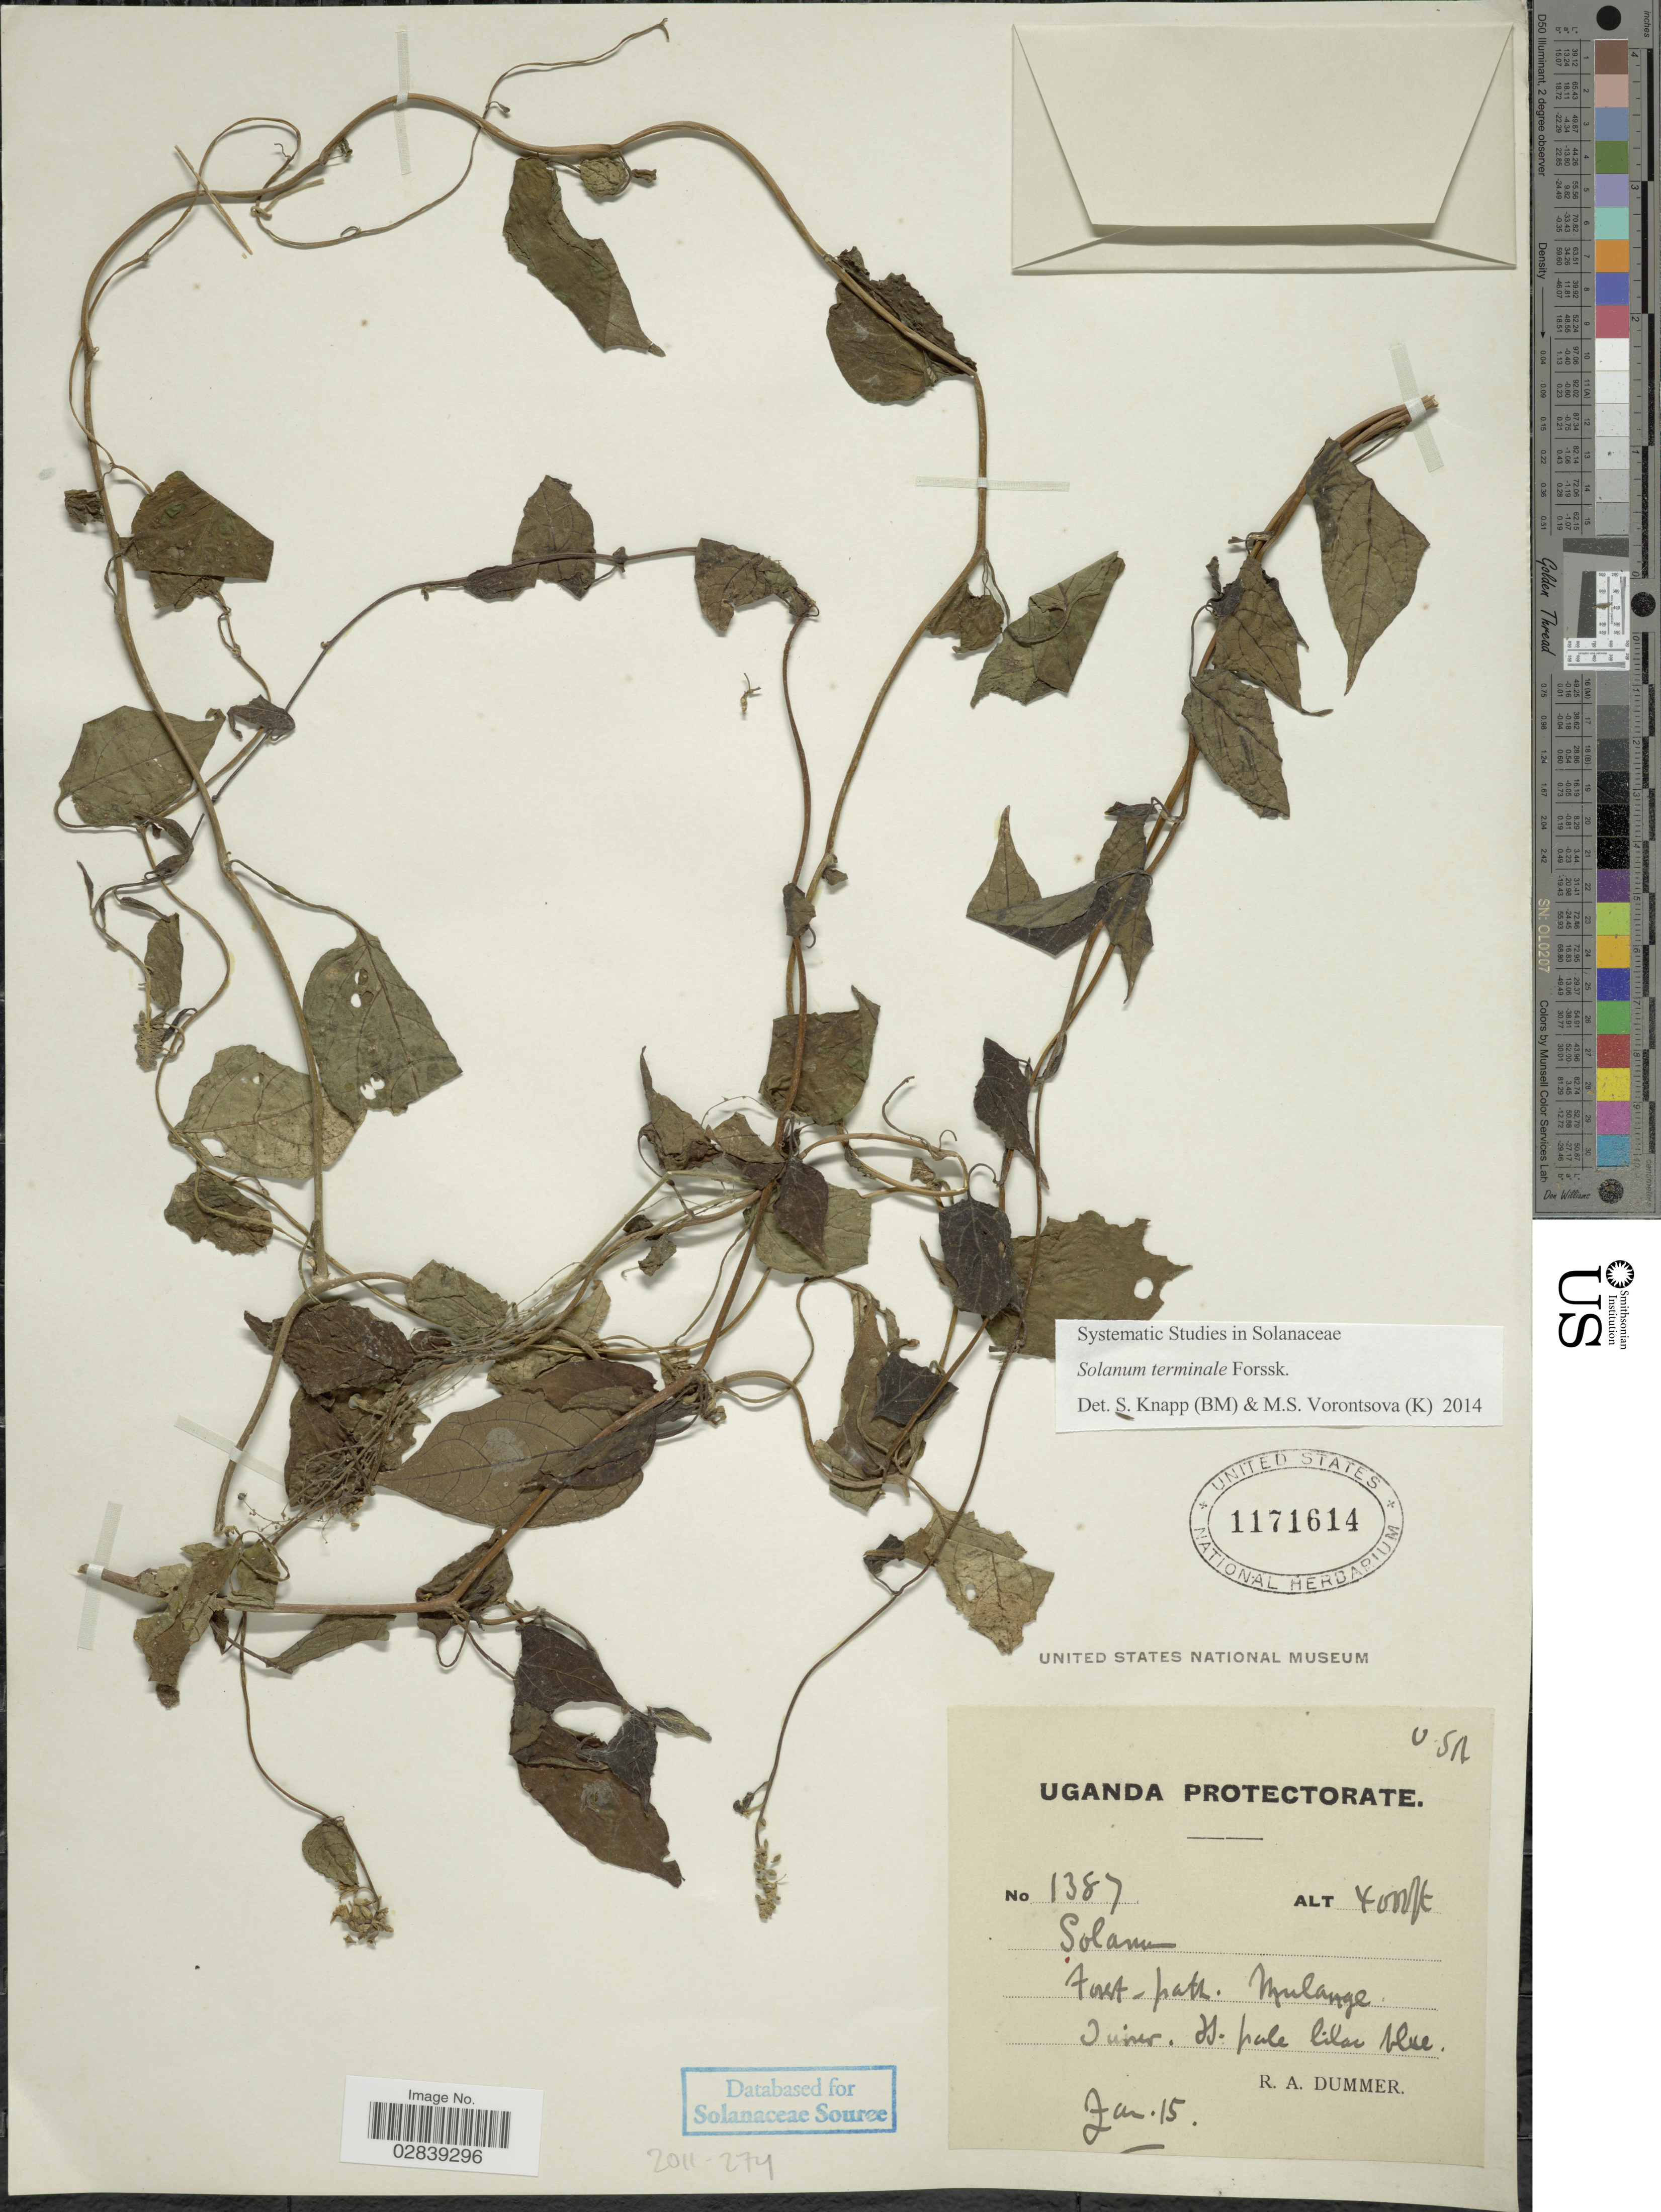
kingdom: Plantae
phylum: Tracheophyta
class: Magnoliopsida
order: Solanales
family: Solanaceae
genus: Solanum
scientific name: Solanum terminale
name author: Forssk.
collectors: R. Dümmer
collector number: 1387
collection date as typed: Transcribed d/m/y: /1/15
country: Uganda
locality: Uganda Protectorate, Mulange.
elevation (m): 1219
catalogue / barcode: US 1171614